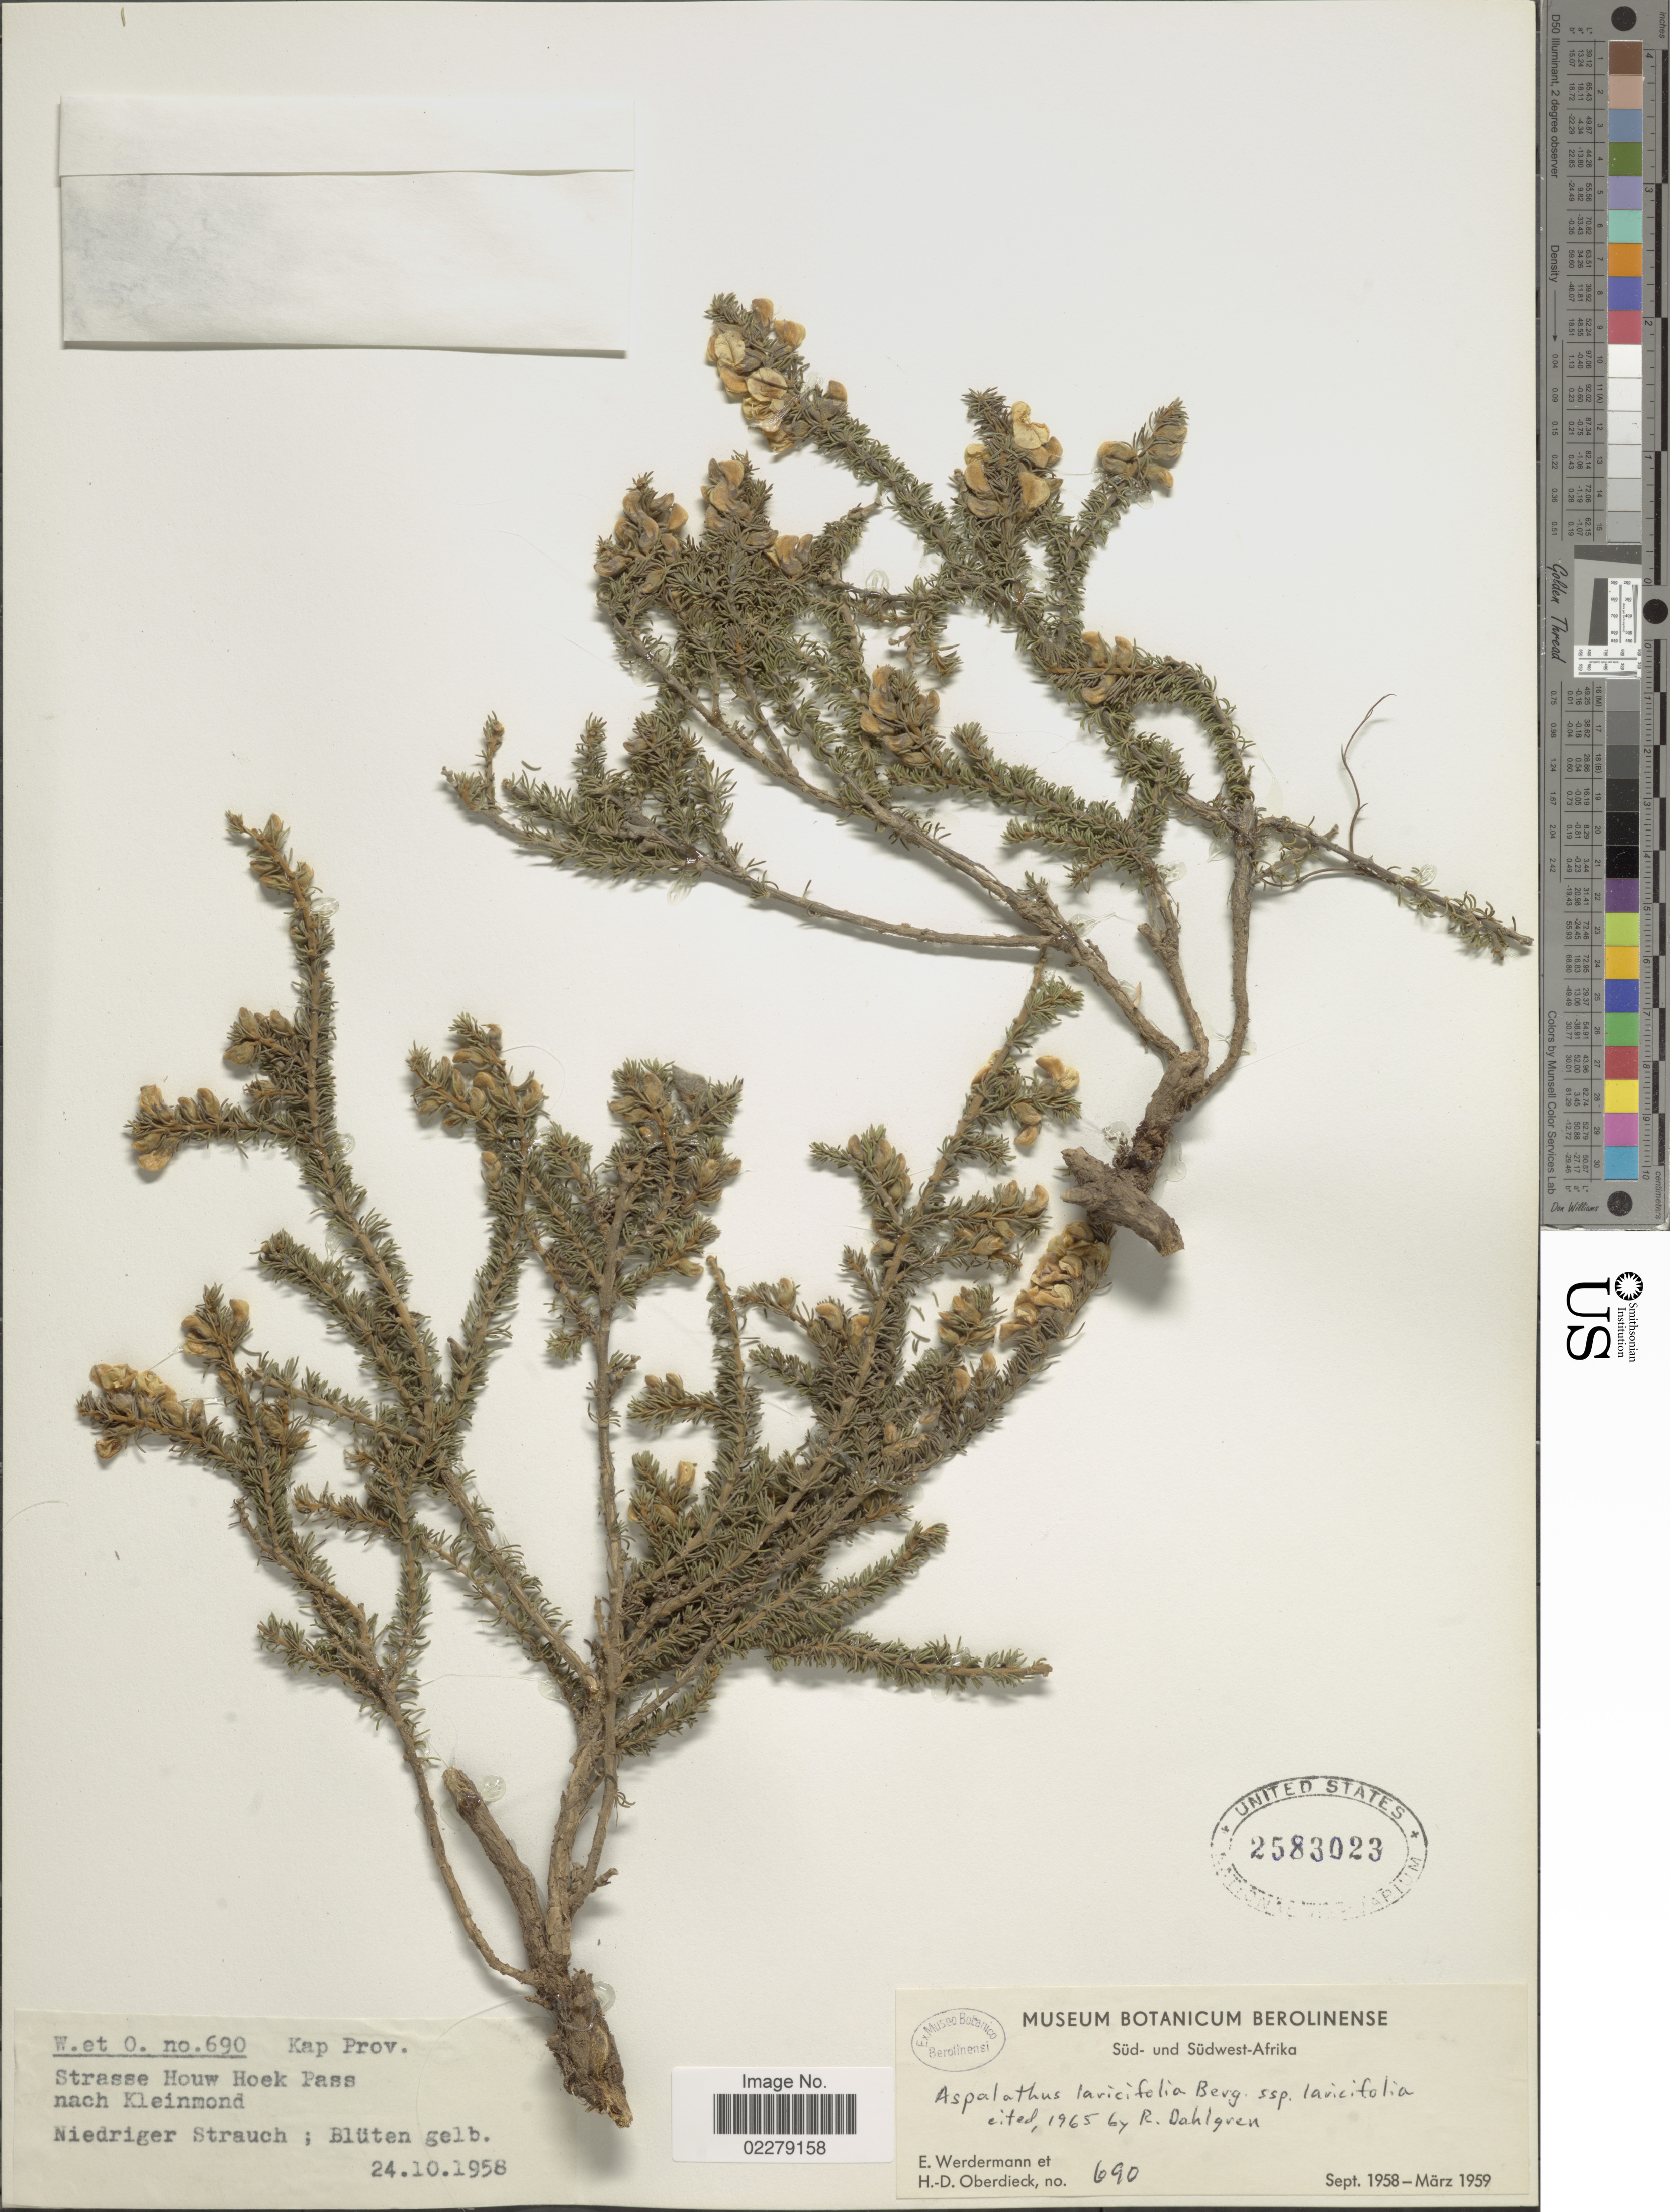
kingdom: Plantae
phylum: Tracheophyta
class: Magnoliopsida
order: Fabales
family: Fabaceae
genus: Aspalathus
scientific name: Aspalathus laricifolia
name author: P.J. Bergius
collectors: E. Werdermann & H. Oberdieck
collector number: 690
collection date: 1958-10-24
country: South Africa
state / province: Western Cape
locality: Sud- und Sud- Afrika. Kap Prov. Straae Houw Hoek Pass nach Kleinmond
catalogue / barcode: US 2583023